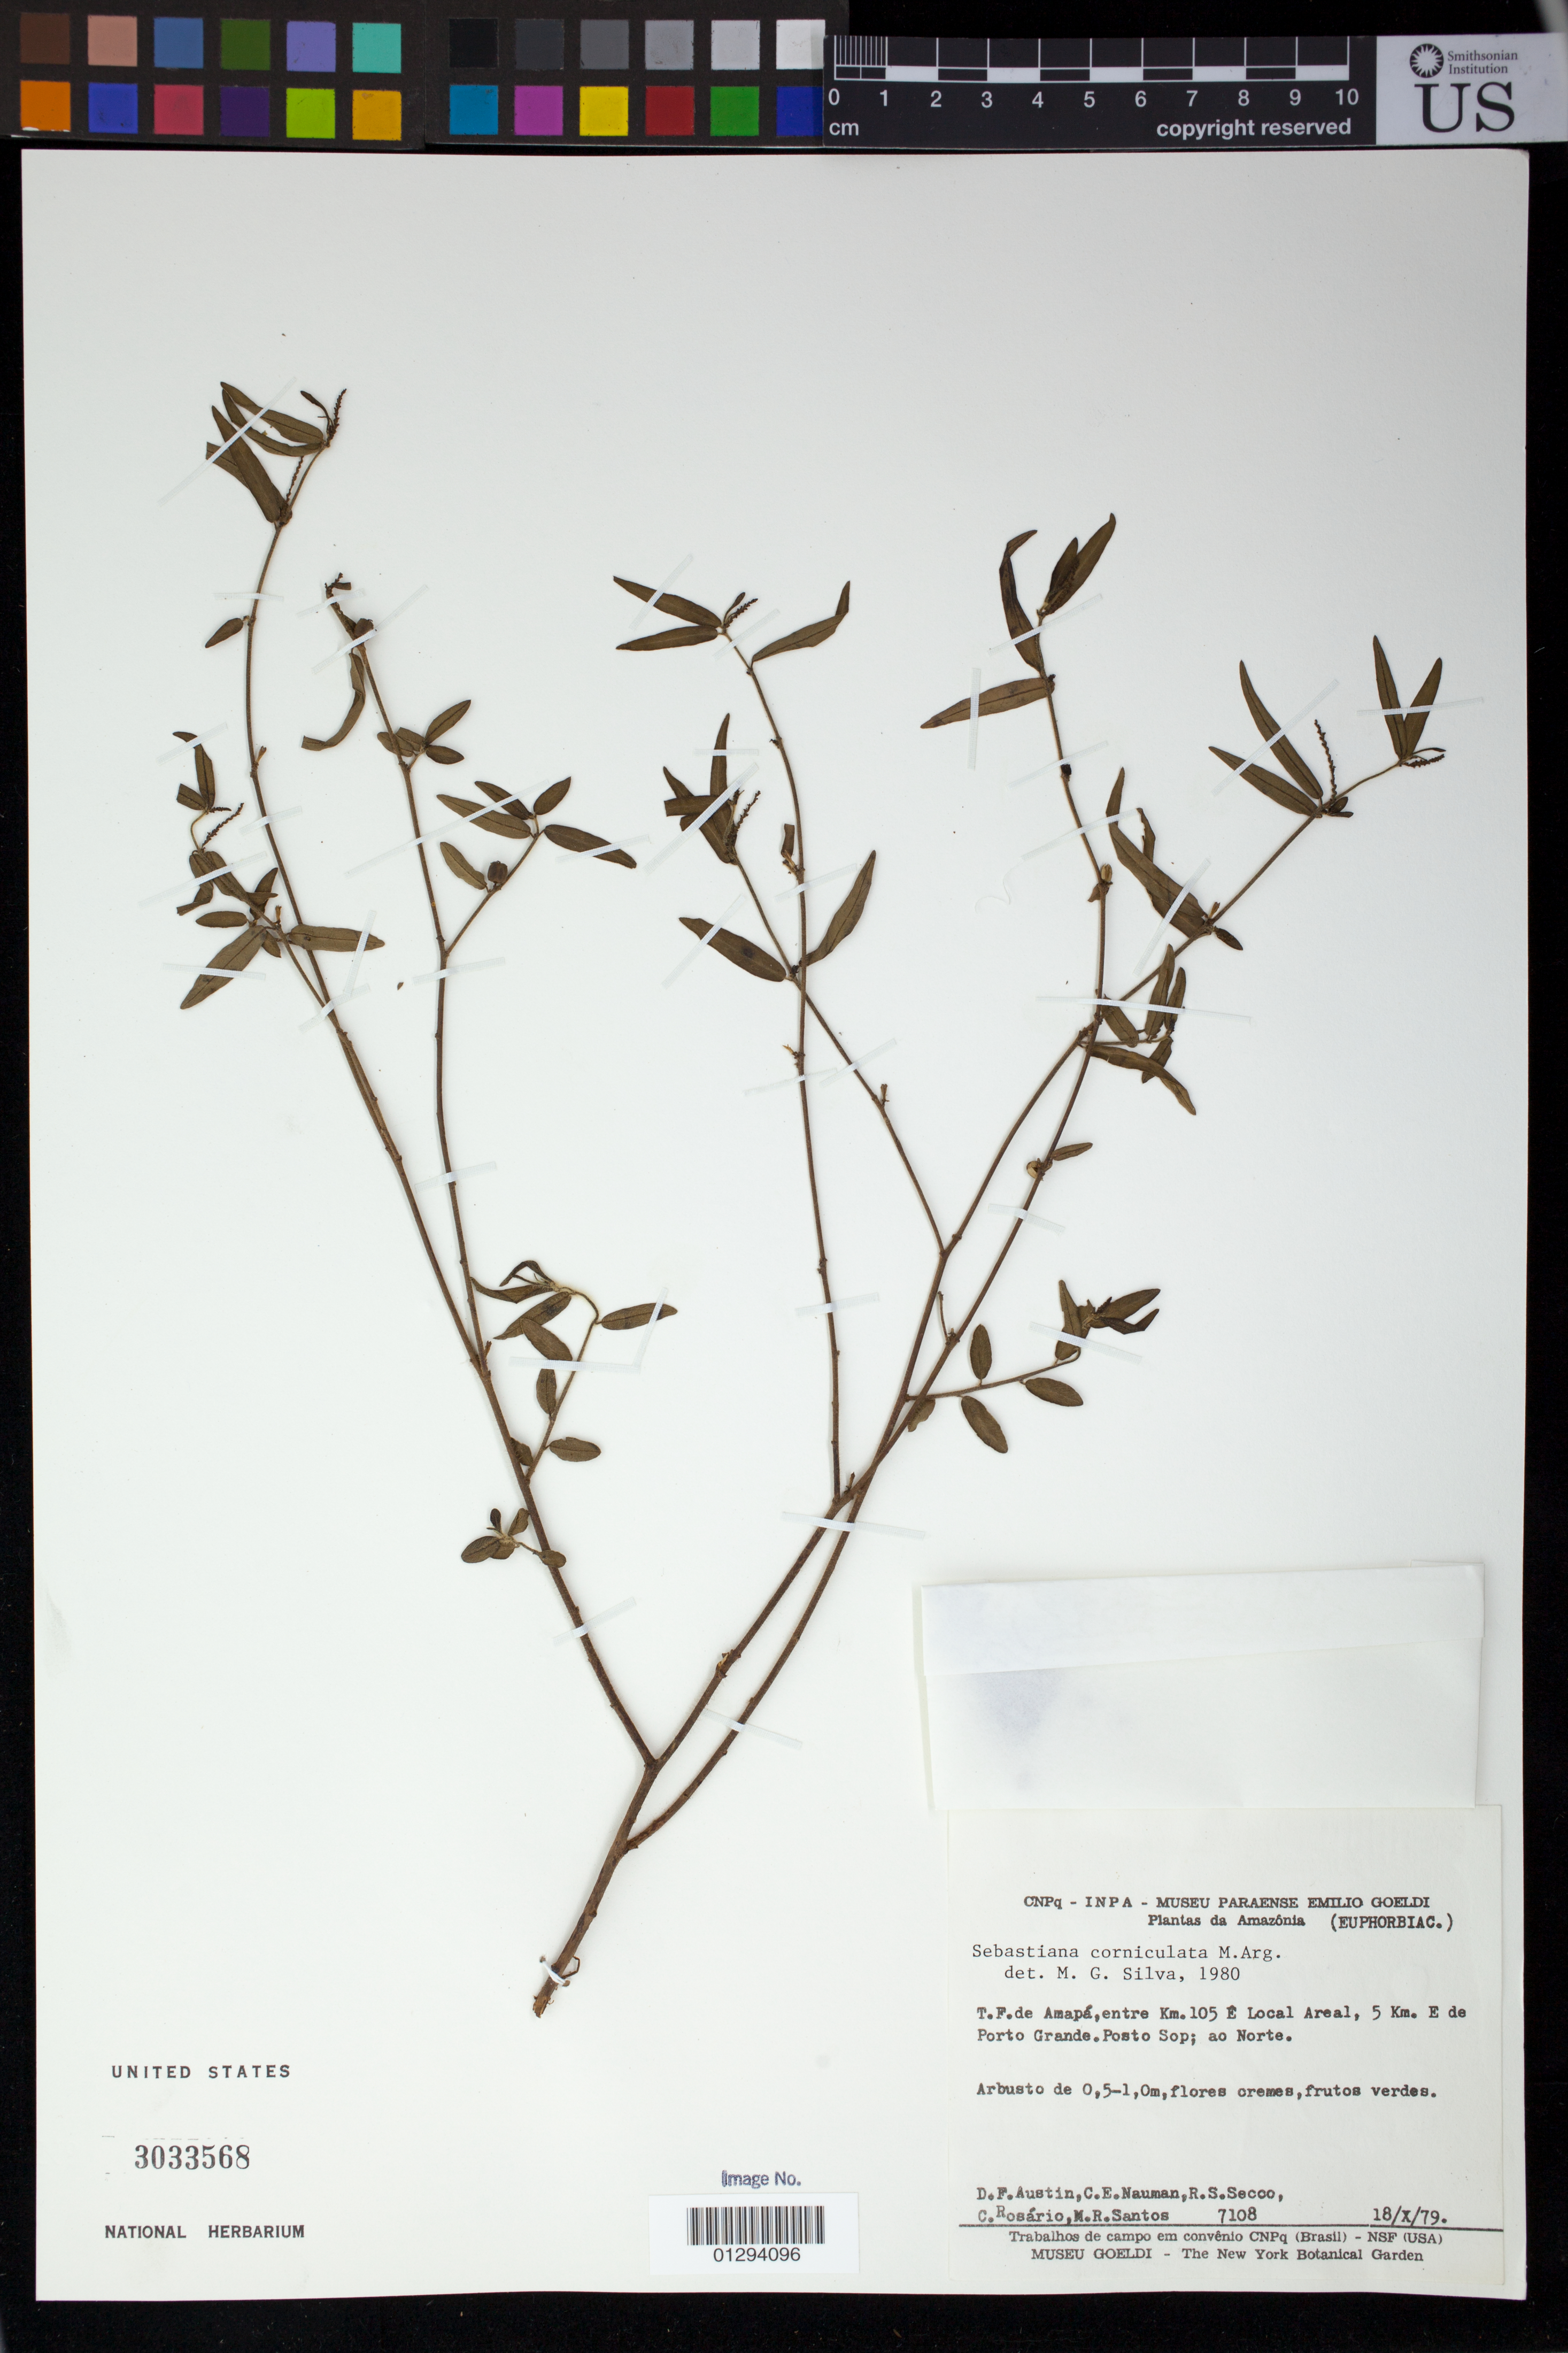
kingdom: Plantae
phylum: Tracheophyta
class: Magnoliopsida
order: Malpighiales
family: Euphorbiaceae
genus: Sebastiania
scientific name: Sebastiania corniculata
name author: (Vahl) Müll. Arg.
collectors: D. Austin, C. E. Nauman, R. S. Secco, C. S. Rosario & M. R. dos Santos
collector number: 7108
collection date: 1979-10-18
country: Brazil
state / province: Amapa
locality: T.F. de Amapa, entre Km. 105 E Local Areal, 5 Km. E de Porto Grande. Posto Sop; ao Norte.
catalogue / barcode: US 3033568